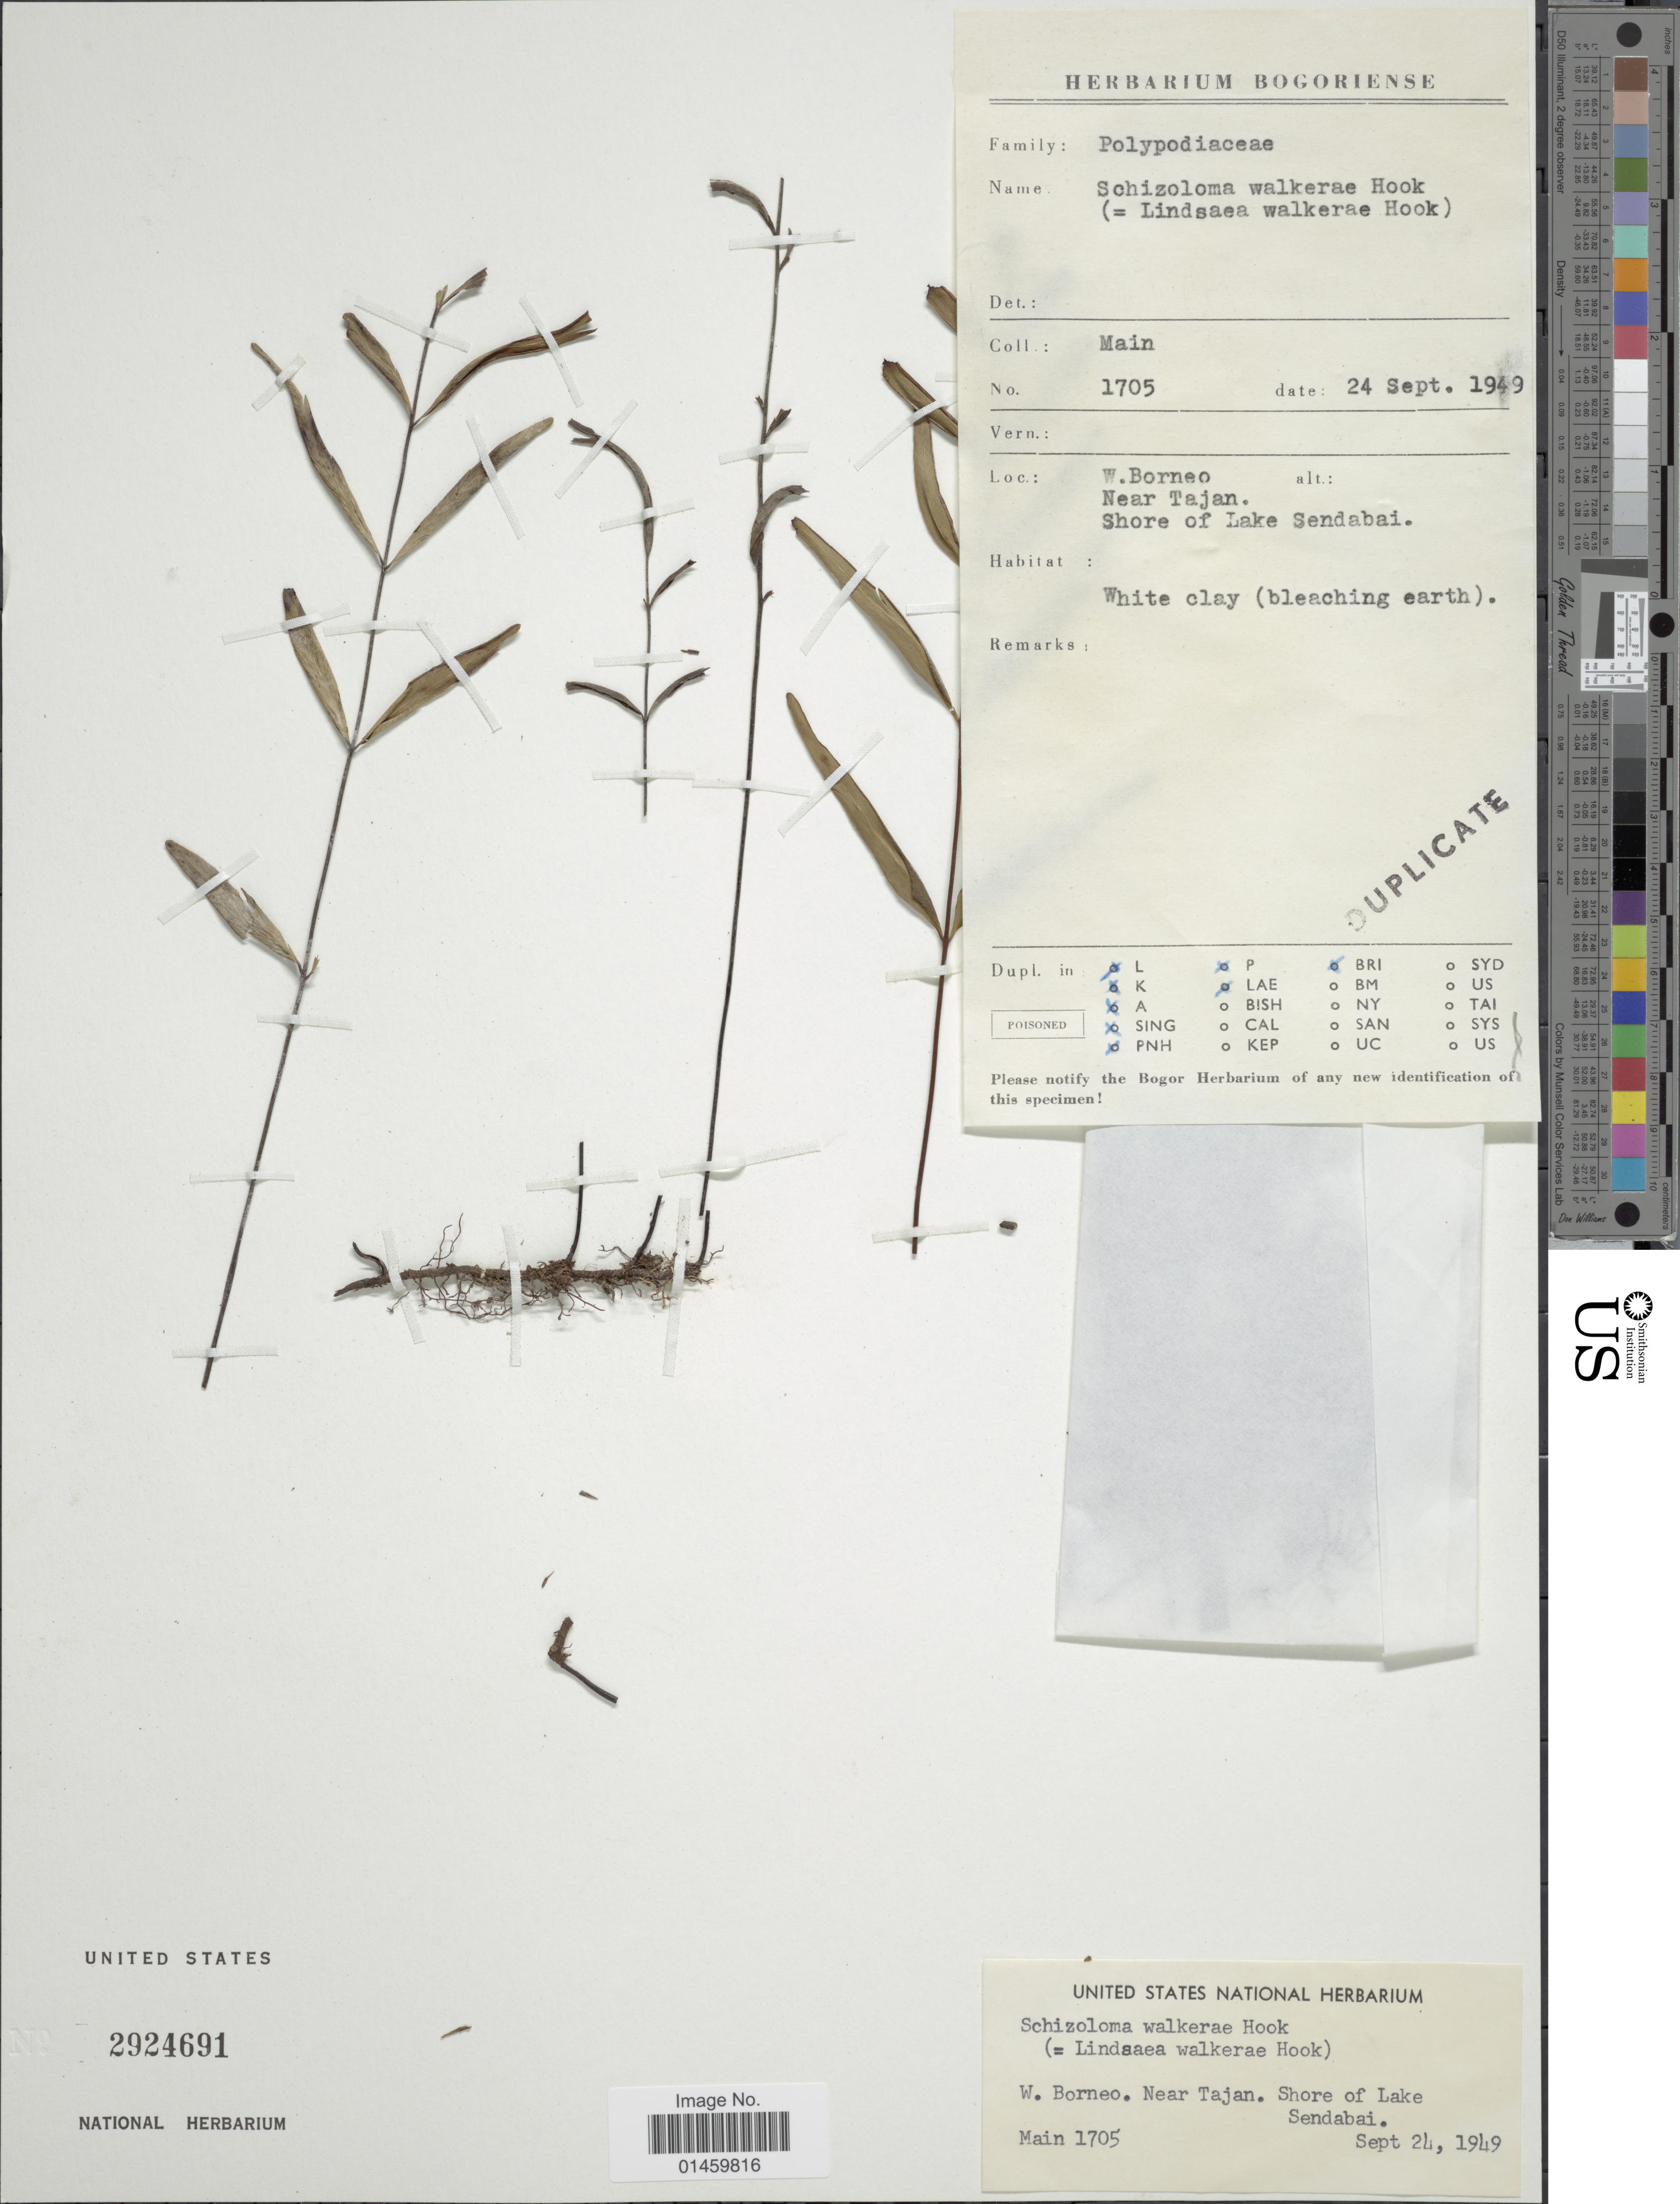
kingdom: Plantae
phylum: Tracheophyta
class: Polypodiopsida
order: Polypodiales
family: Lindsaeaceae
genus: Lindsaea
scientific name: Lindsaea walkerae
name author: Hosok.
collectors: -. Main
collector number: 1705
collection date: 1949-09-24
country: Indonesia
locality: W. Borneo. Near Tajan. Shore of Lake Sendabai.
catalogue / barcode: US 2924691